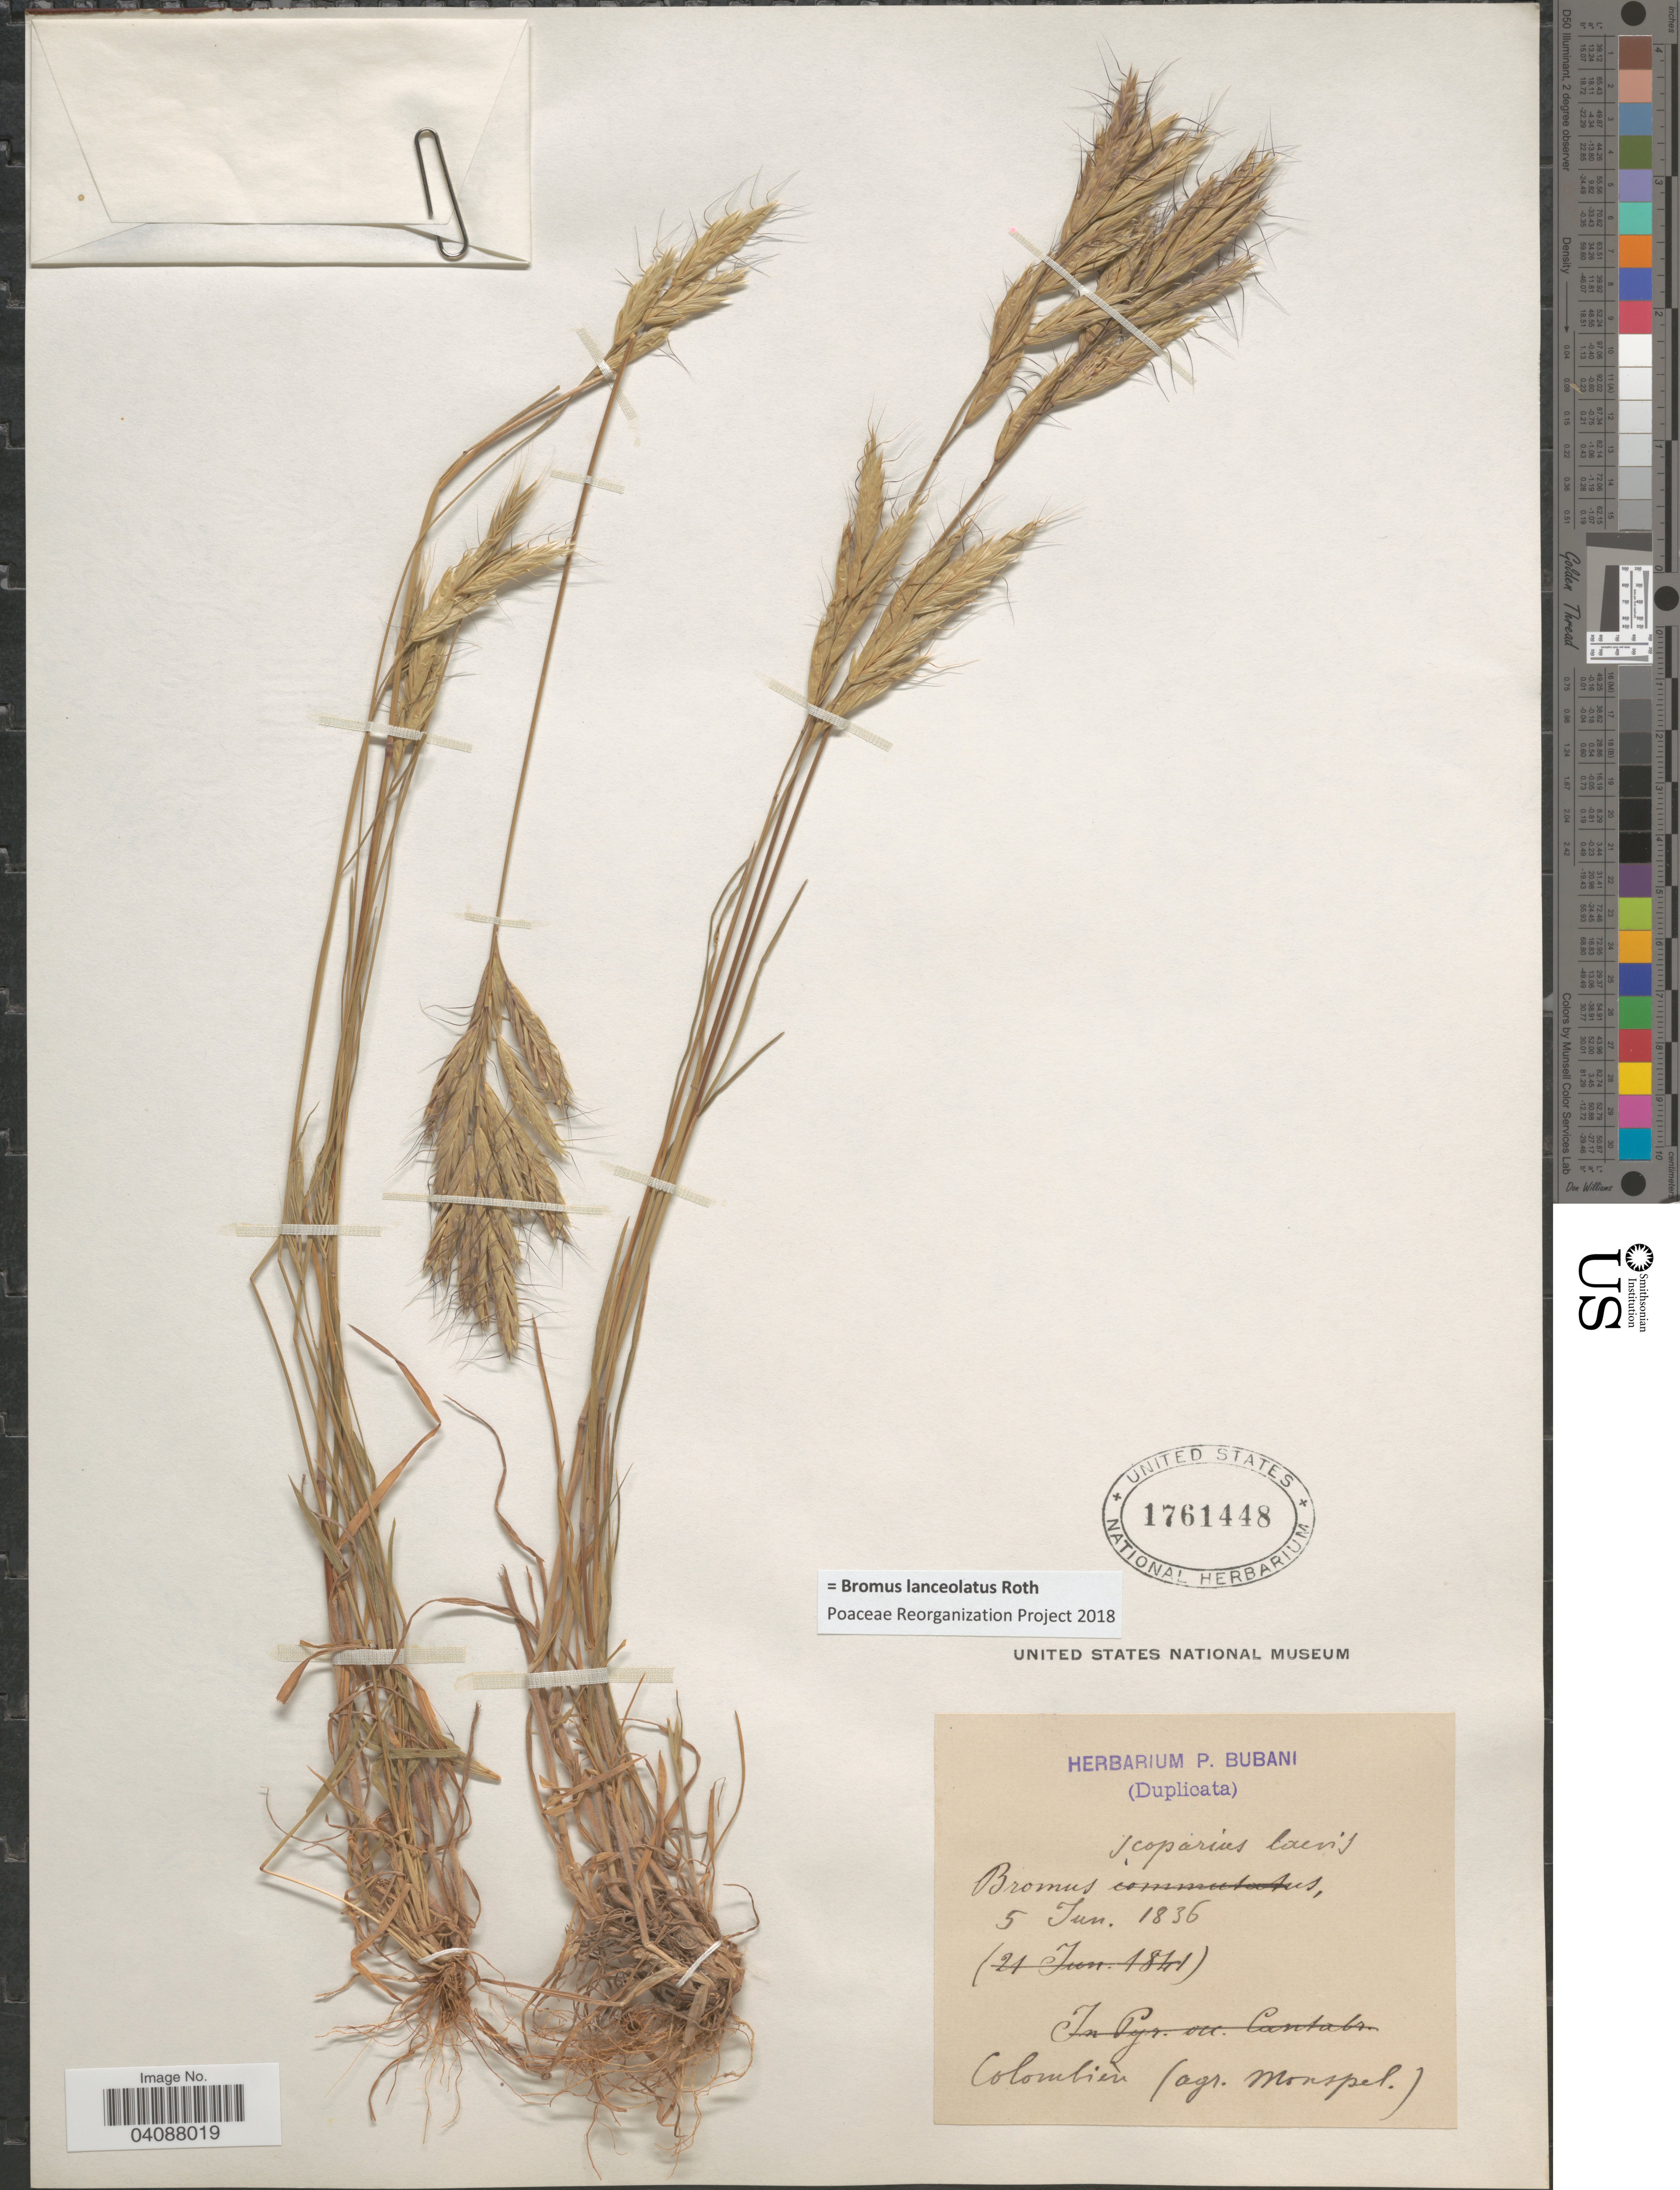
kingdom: Plantae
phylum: Tracheophyta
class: Liliopsida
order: Poales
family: Poaceae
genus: Bromus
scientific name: Bromus lanceolatus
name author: Roth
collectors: ex herb. P. Bubani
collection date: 1836-01-05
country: Colombia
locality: Colombien (agr. Monspel.)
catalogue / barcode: US 1761448